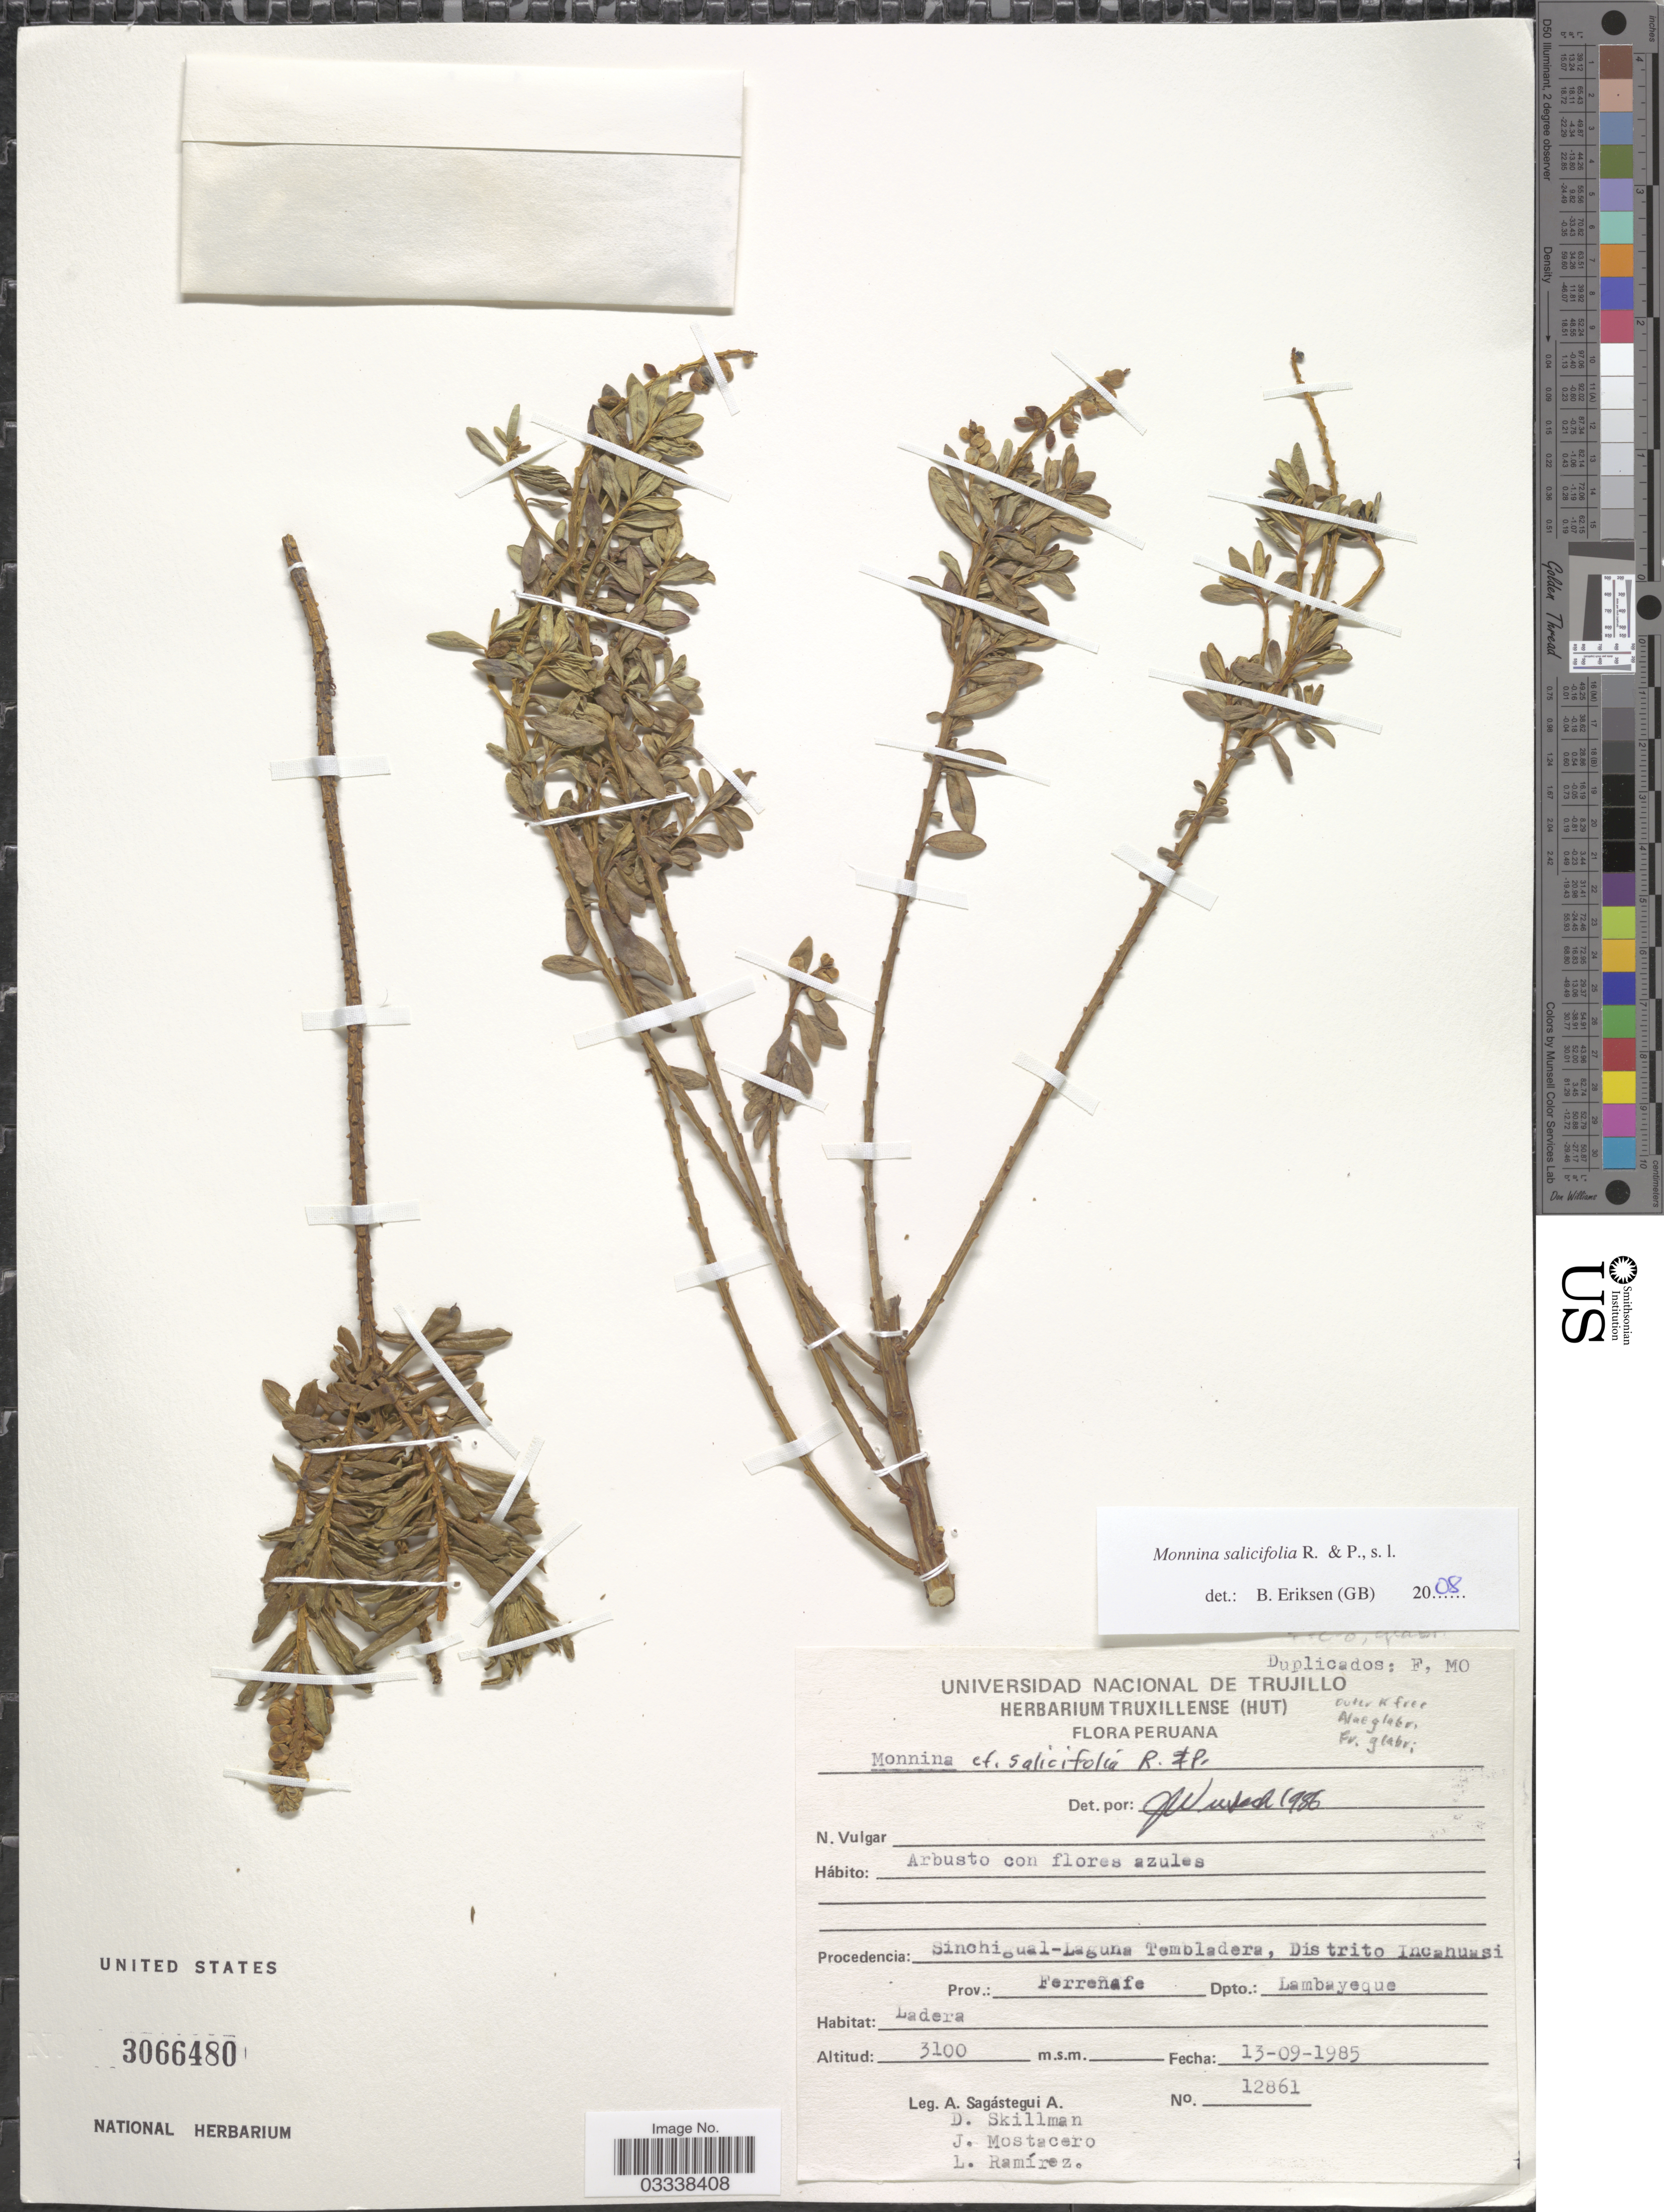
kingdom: Plantae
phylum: Tracheophyta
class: Magnoliopsida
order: Fabales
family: Polygalaceae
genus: Monnina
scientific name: Monnina salicifolia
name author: Ruiz & Pav.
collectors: A. Sagástegui A., D. Skillman, J. Mostacero & L. Ramirez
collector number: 12861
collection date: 1985-09-13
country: Peru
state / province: Lambayeque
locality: Sinchigual-Laguna Tembladera, Distrito Incahuasi. Prov.: Ferreñafe, Dpto.: Lambayeque.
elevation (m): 3100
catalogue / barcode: US 3066480